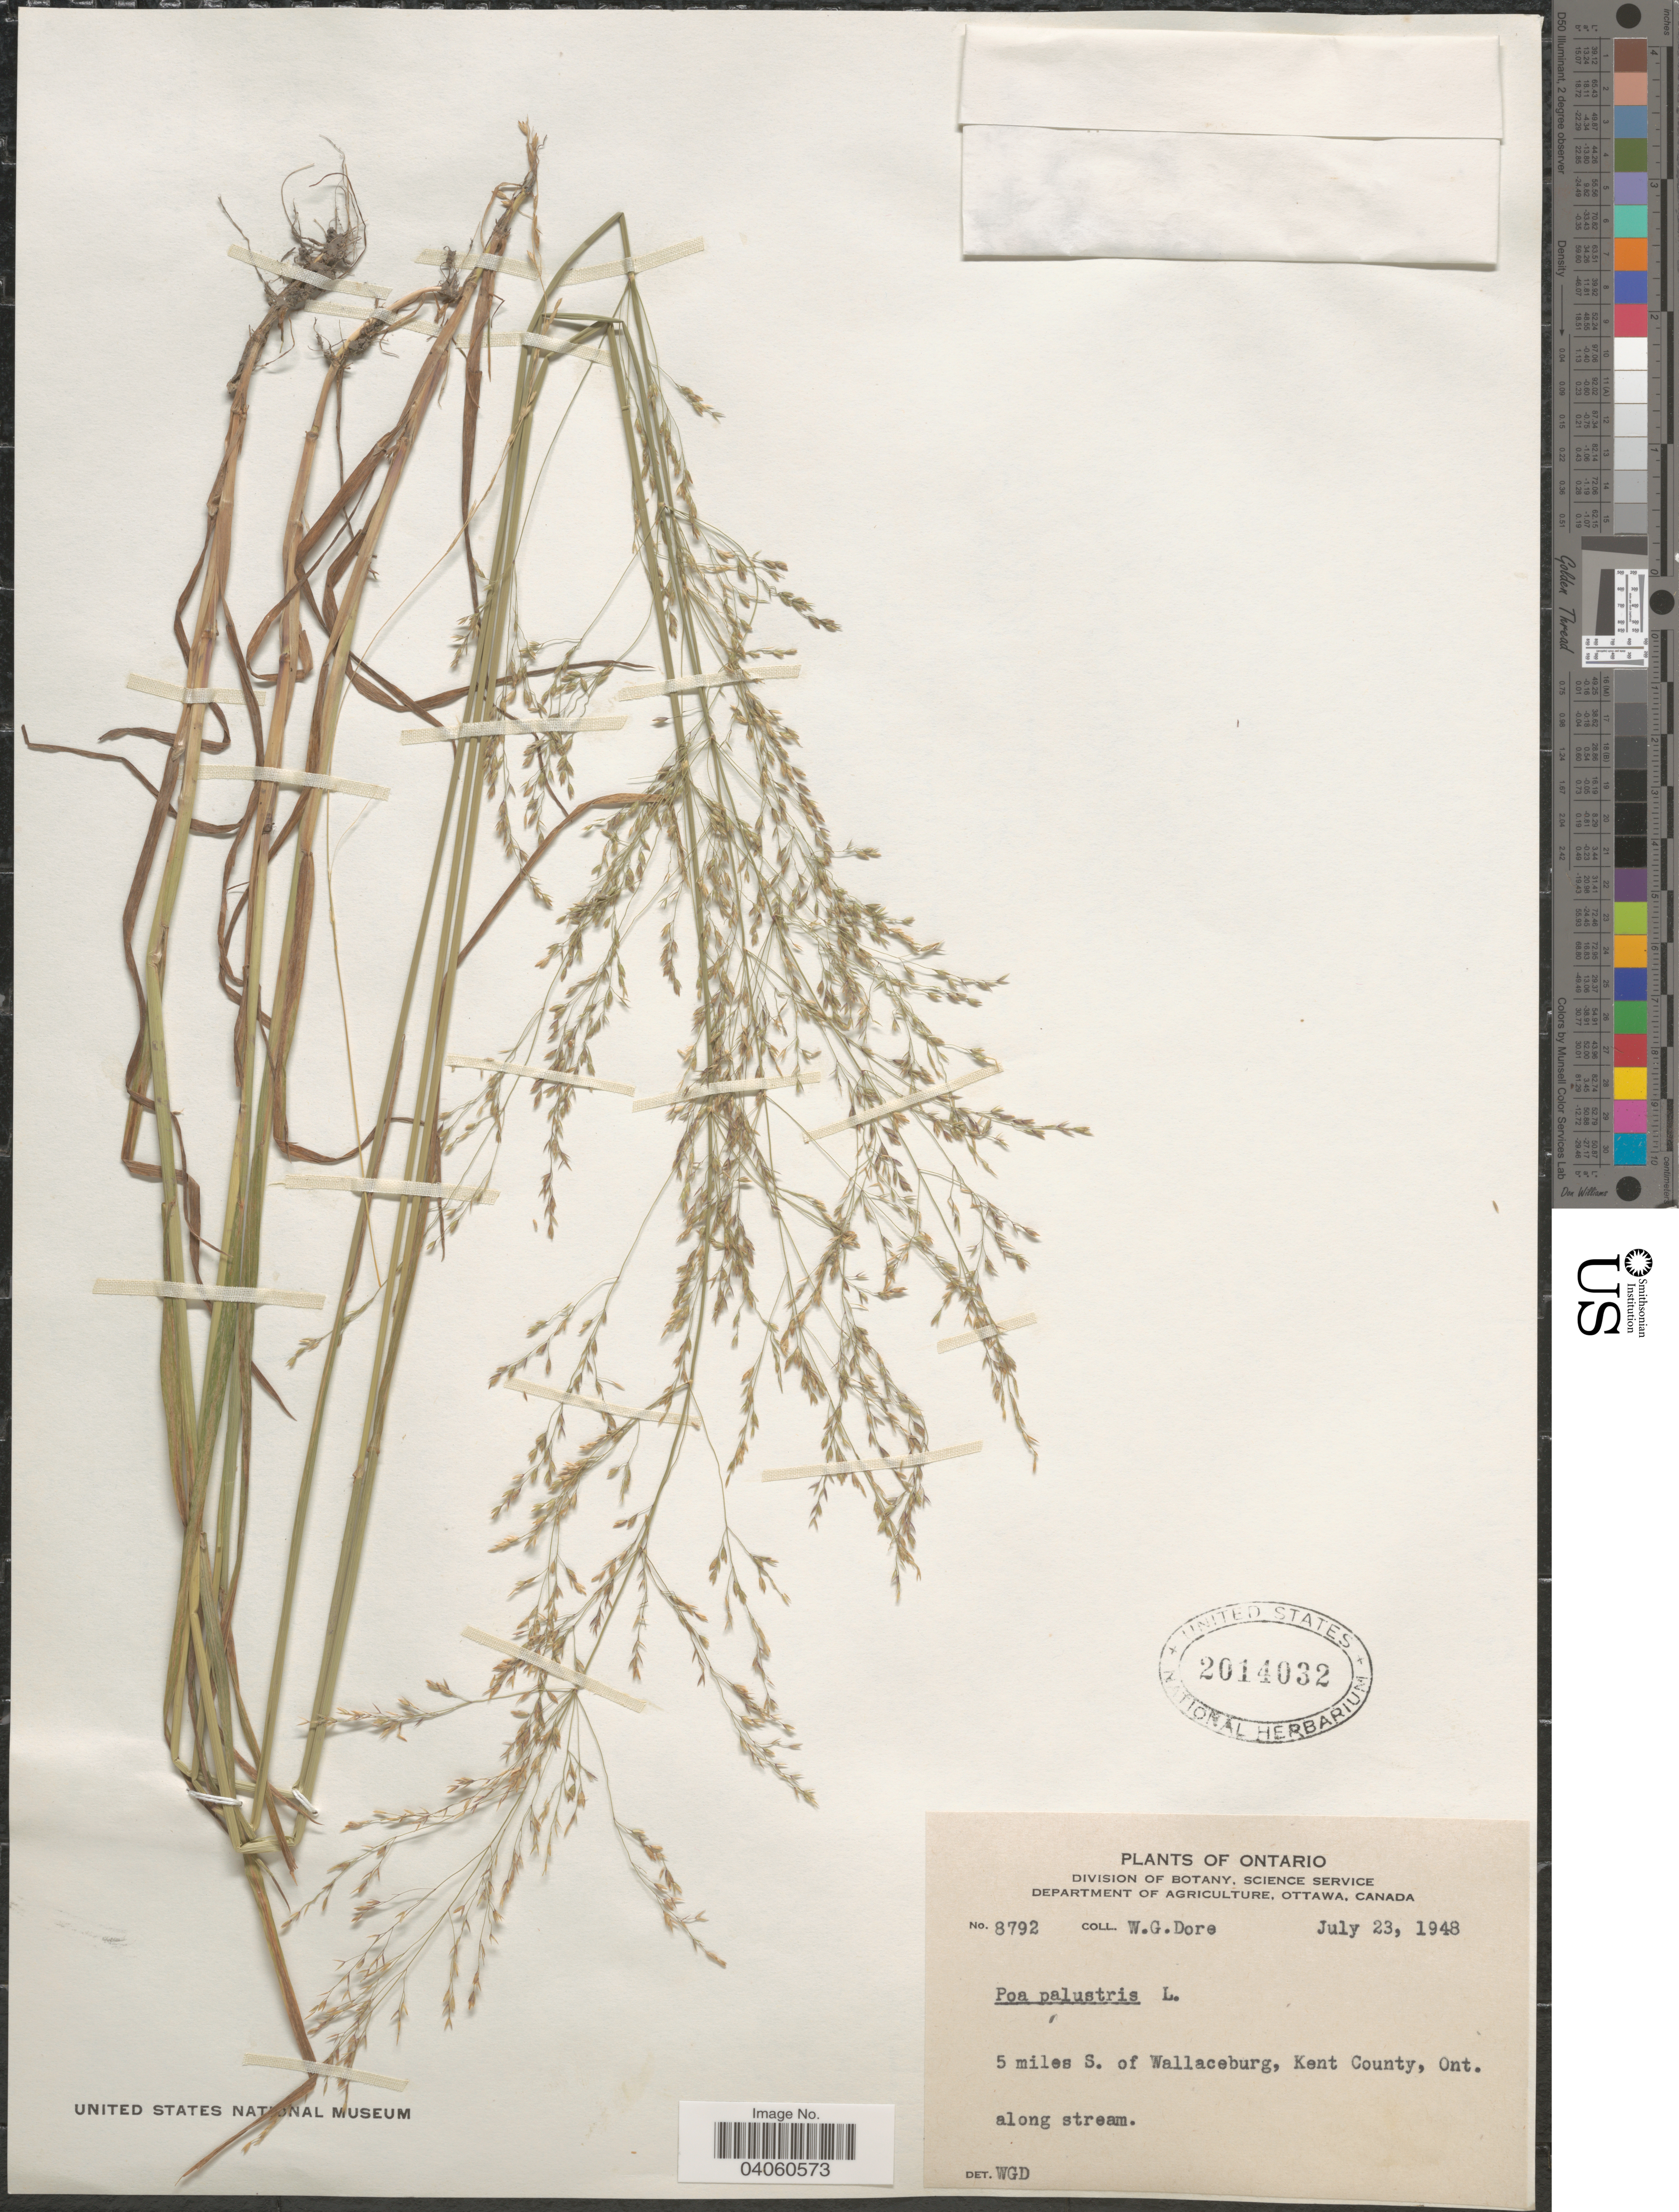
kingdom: Plantae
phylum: Tracheophyta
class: Liliopsida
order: Poales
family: Poaceae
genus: Poa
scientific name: Poa palustris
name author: L.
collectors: W. Dore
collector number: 8792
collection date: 1948-07-23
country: Canada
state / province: Ontario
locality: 5 miles S. of Wallaceburg, Kent County, along stream.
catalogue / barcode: US 2014032